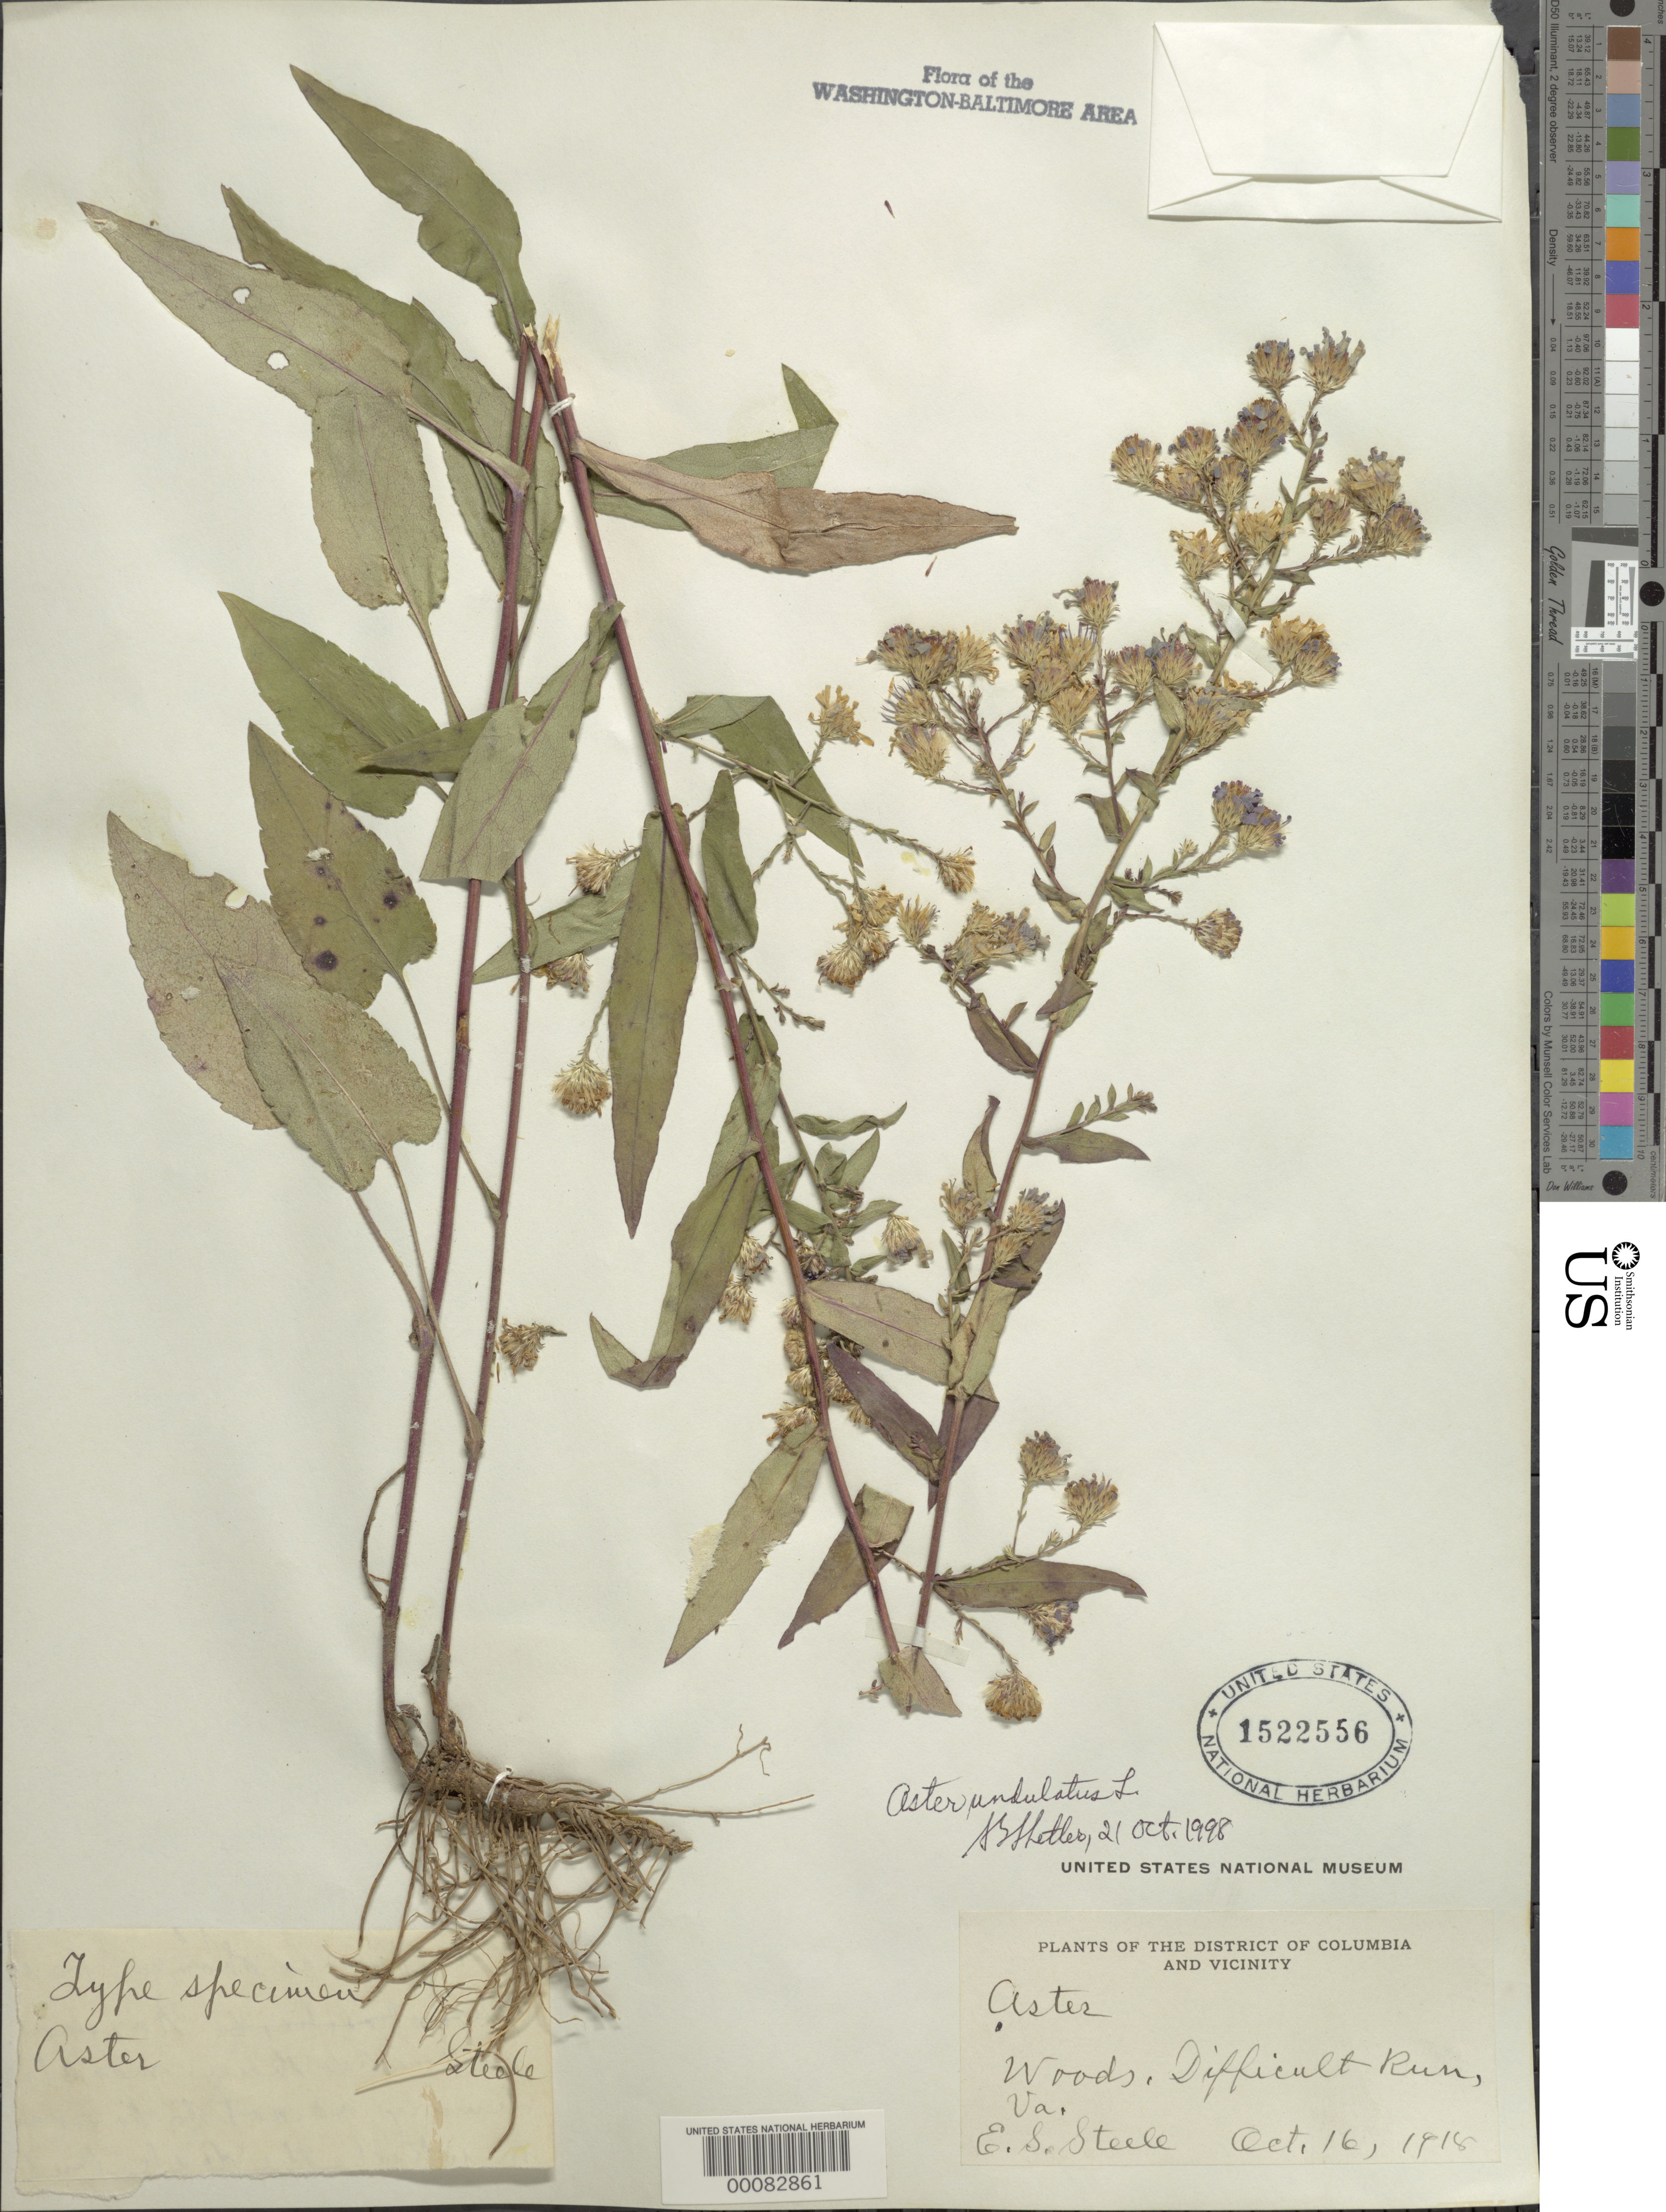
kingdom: Plantae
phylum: Tracheophyta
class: Magnoliopsida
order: Asterales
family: Asteraceae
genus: Symphyotrichum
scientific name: Symphyotrichum undulatum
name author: (L.) G.L. Nesom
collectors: E. Steele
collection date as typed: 16 Oct 1918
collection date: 1918-10-16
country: United States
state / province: Virginia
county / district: Fairfax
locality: Difficult Run C. & O. Canal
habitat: Woods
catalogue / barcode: US 1522556